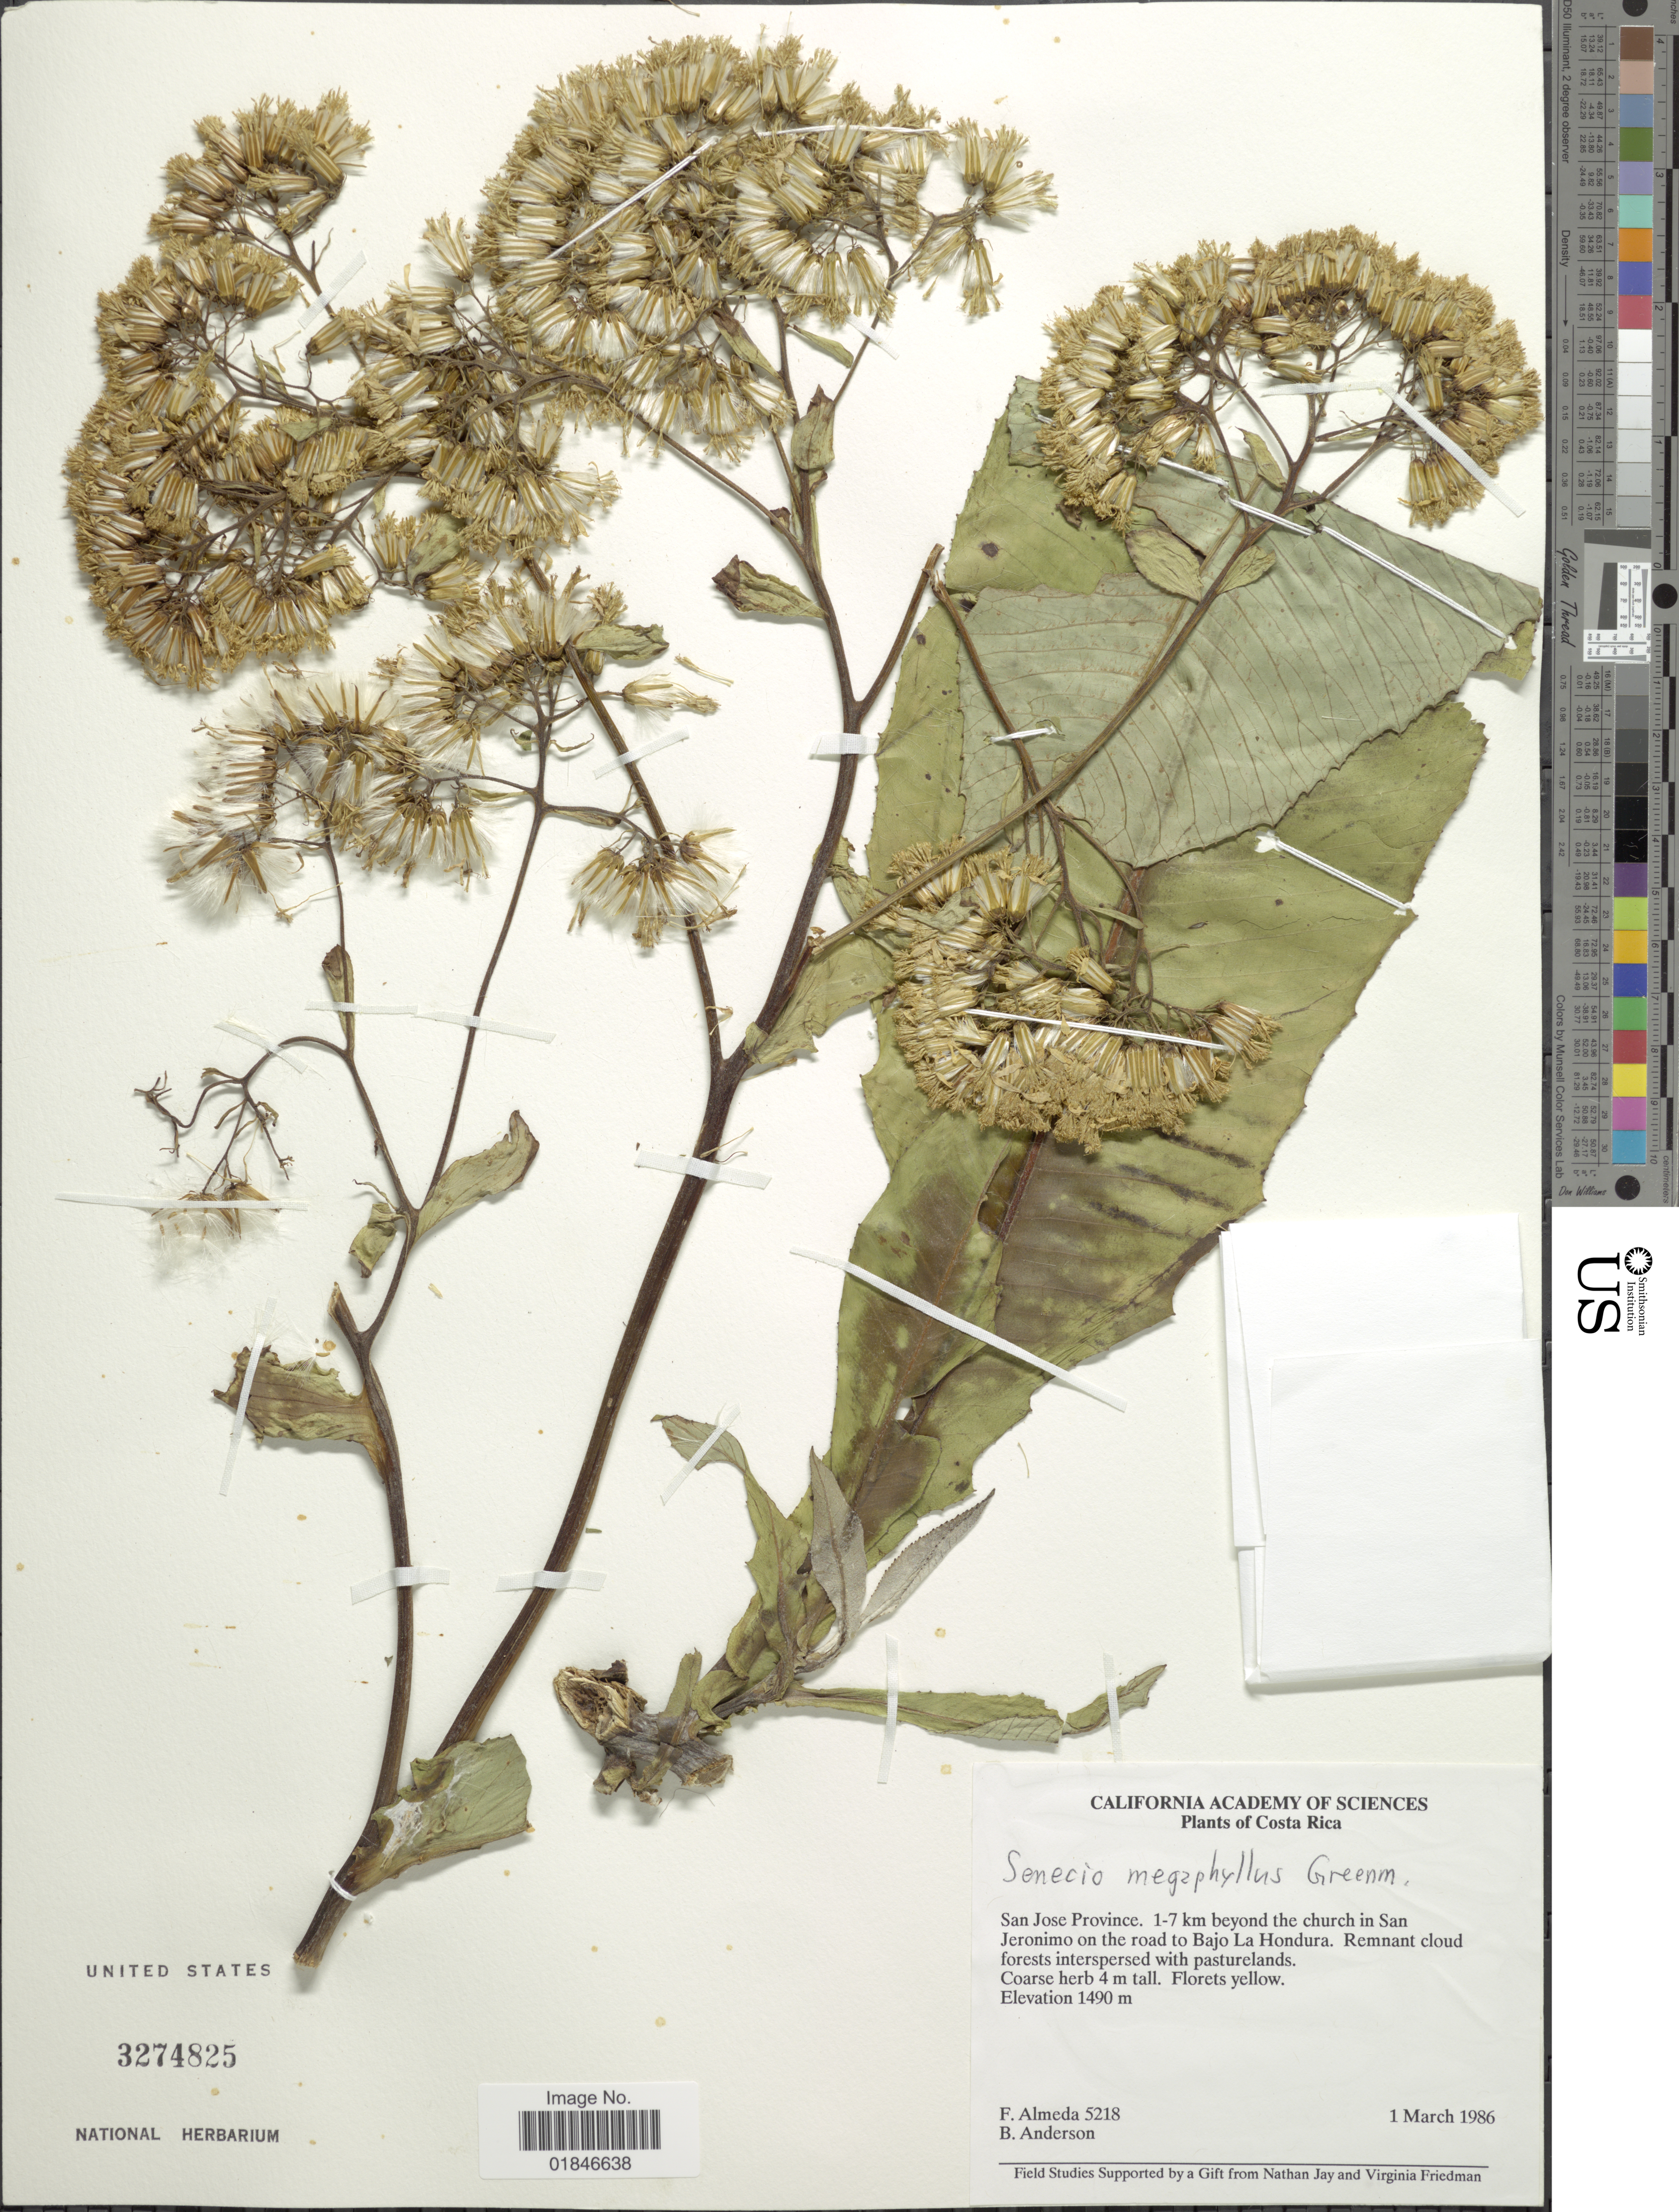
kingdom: Plantae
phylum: Tracheophyta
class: Magnoliopsida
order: Asterales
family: Asteraceae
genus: Jessea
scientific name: Jessea megaphylla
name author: (Greenm.) H. Rob. & Cuatrec.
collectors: F. Almeda & B. Anderson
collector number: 5218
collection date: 1986-03-01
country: Costa Rica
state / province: San José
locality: San Jose Province. 1-7 km beyond the church in San Jeronimo on the road to Bajo La Hondura.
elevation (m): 1490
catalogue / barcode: US 3274825